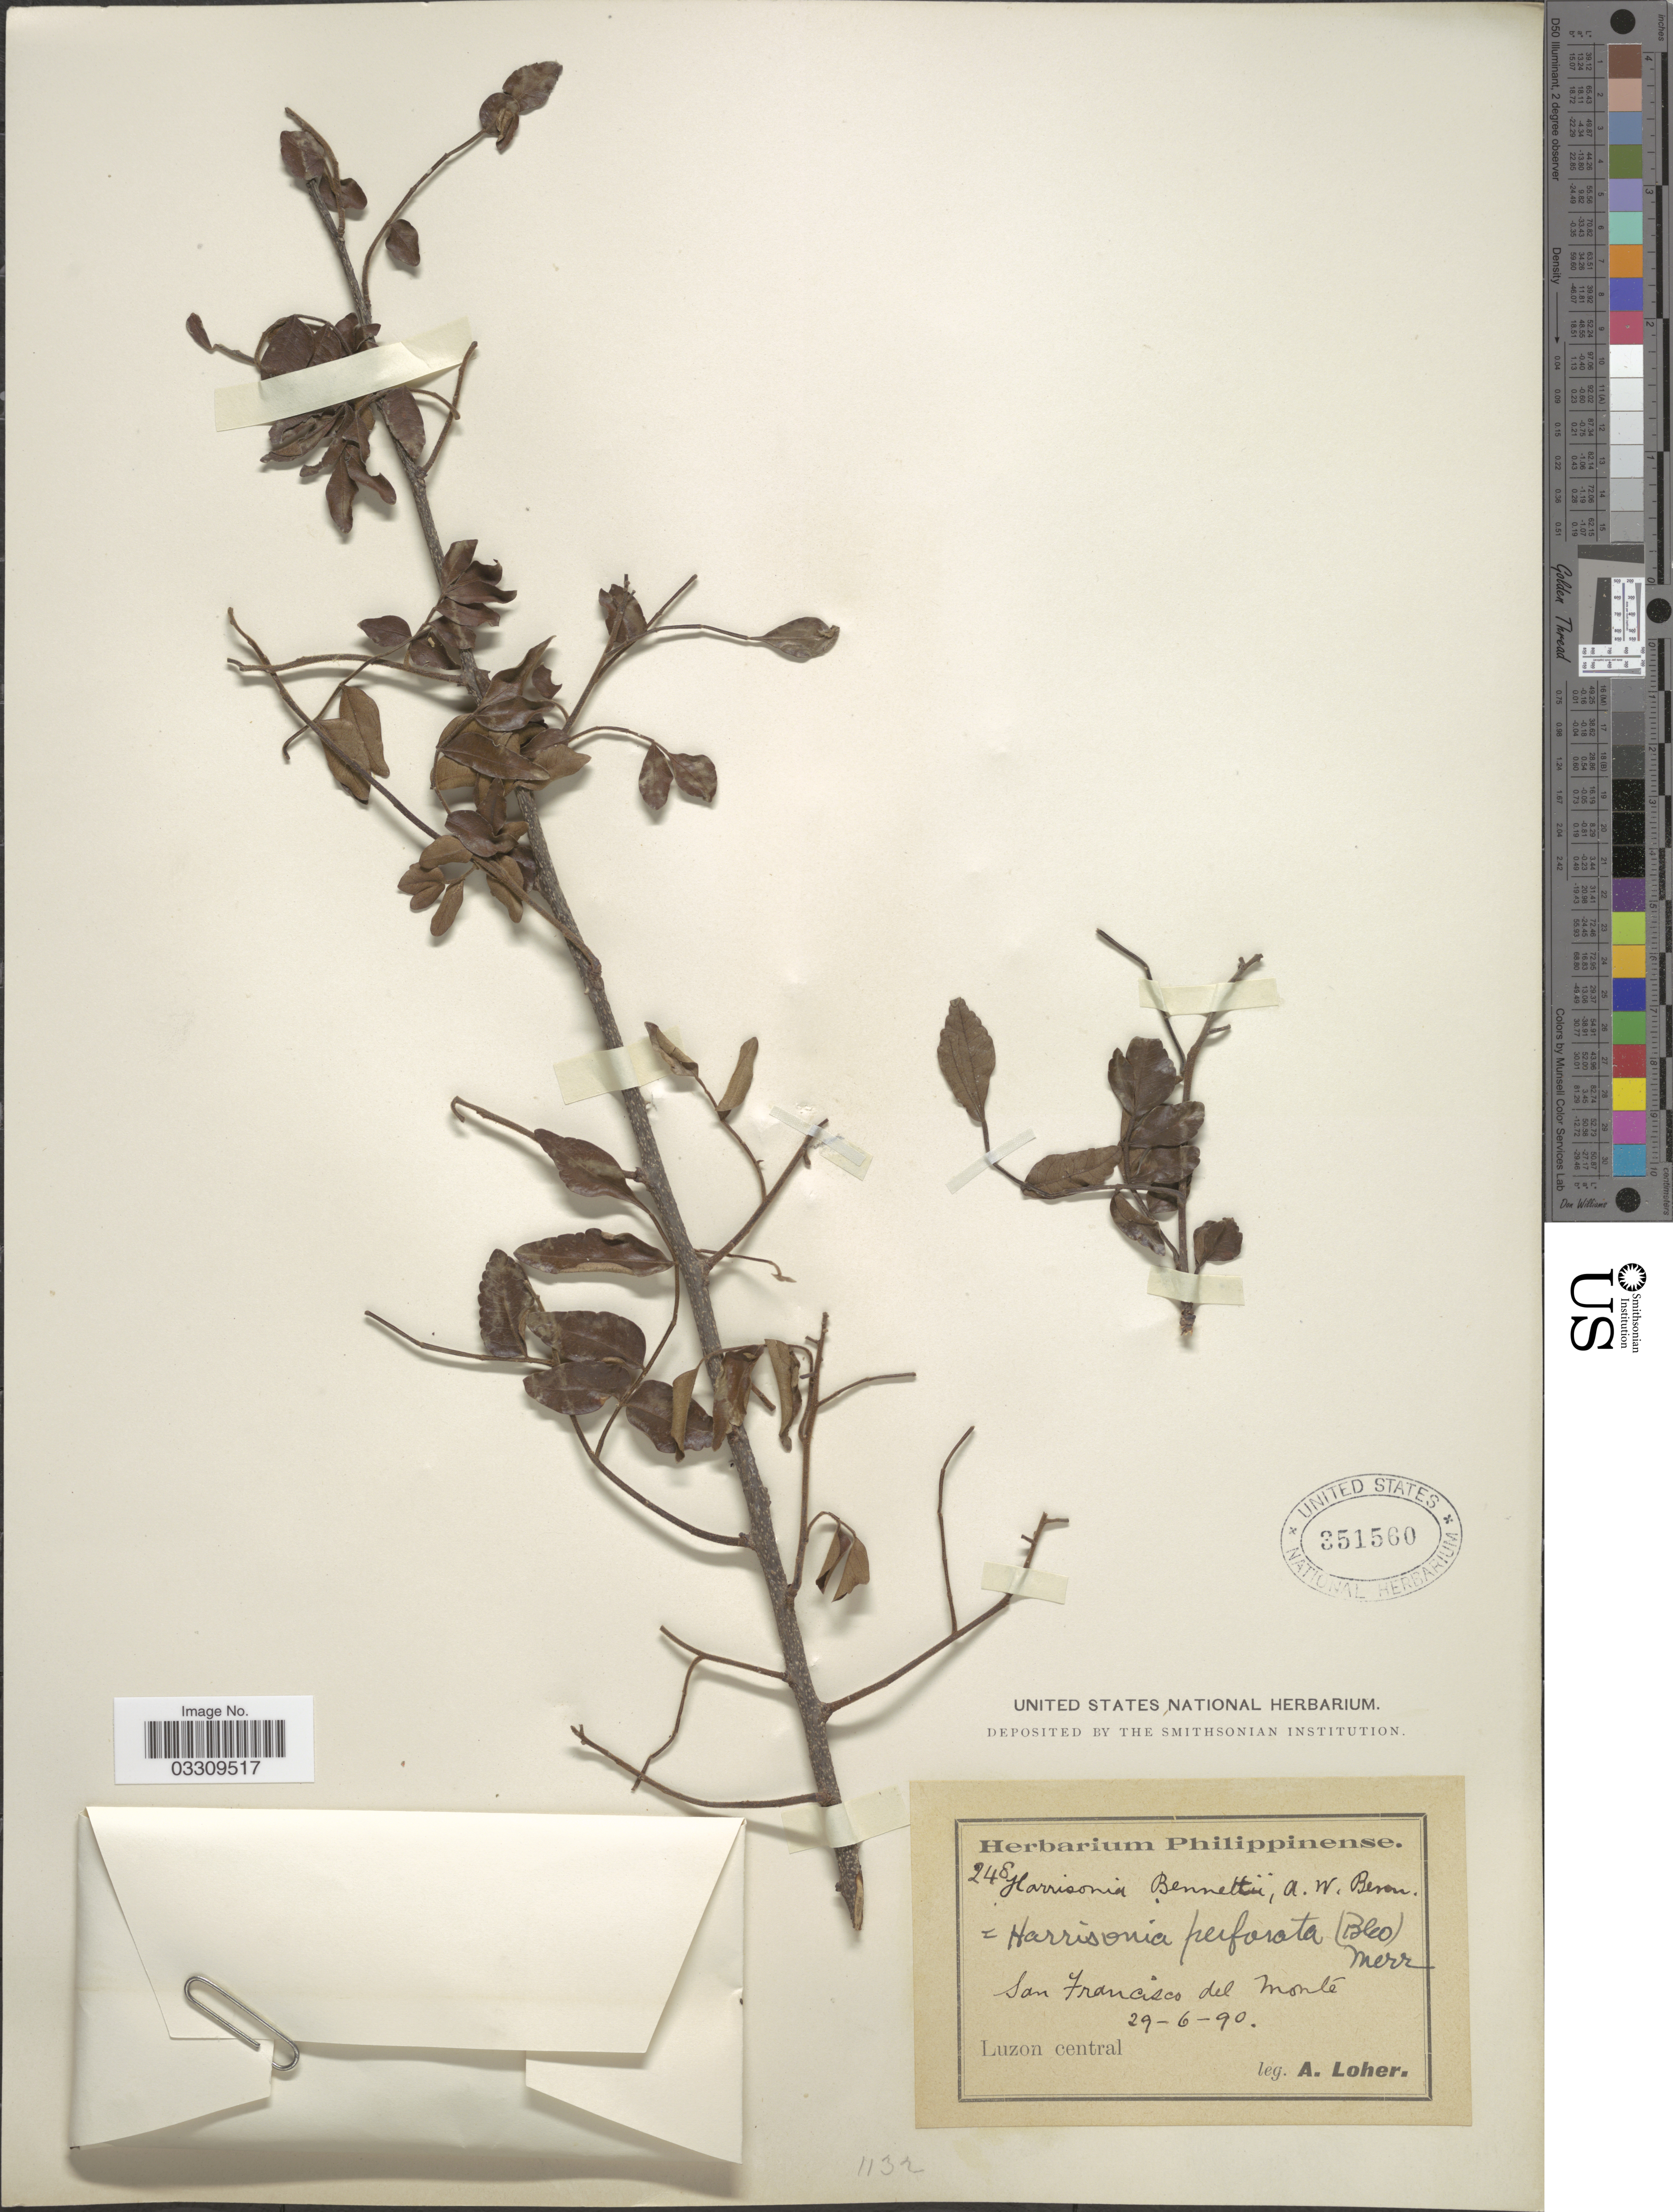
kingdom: Plantae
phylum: Tracheophyta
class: Magnoliopsida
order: Sapindales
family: Rutaceae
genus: Harrisonia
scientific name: Harrisonia perforata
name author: (Blanco) Merr.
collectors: A. Loher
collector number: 248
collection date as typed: Transcribed d/m/y: 29/6/90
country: Philippines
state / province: Central Luzon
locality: San Francisco del Monte. Luzon central.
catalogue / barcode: US 351560